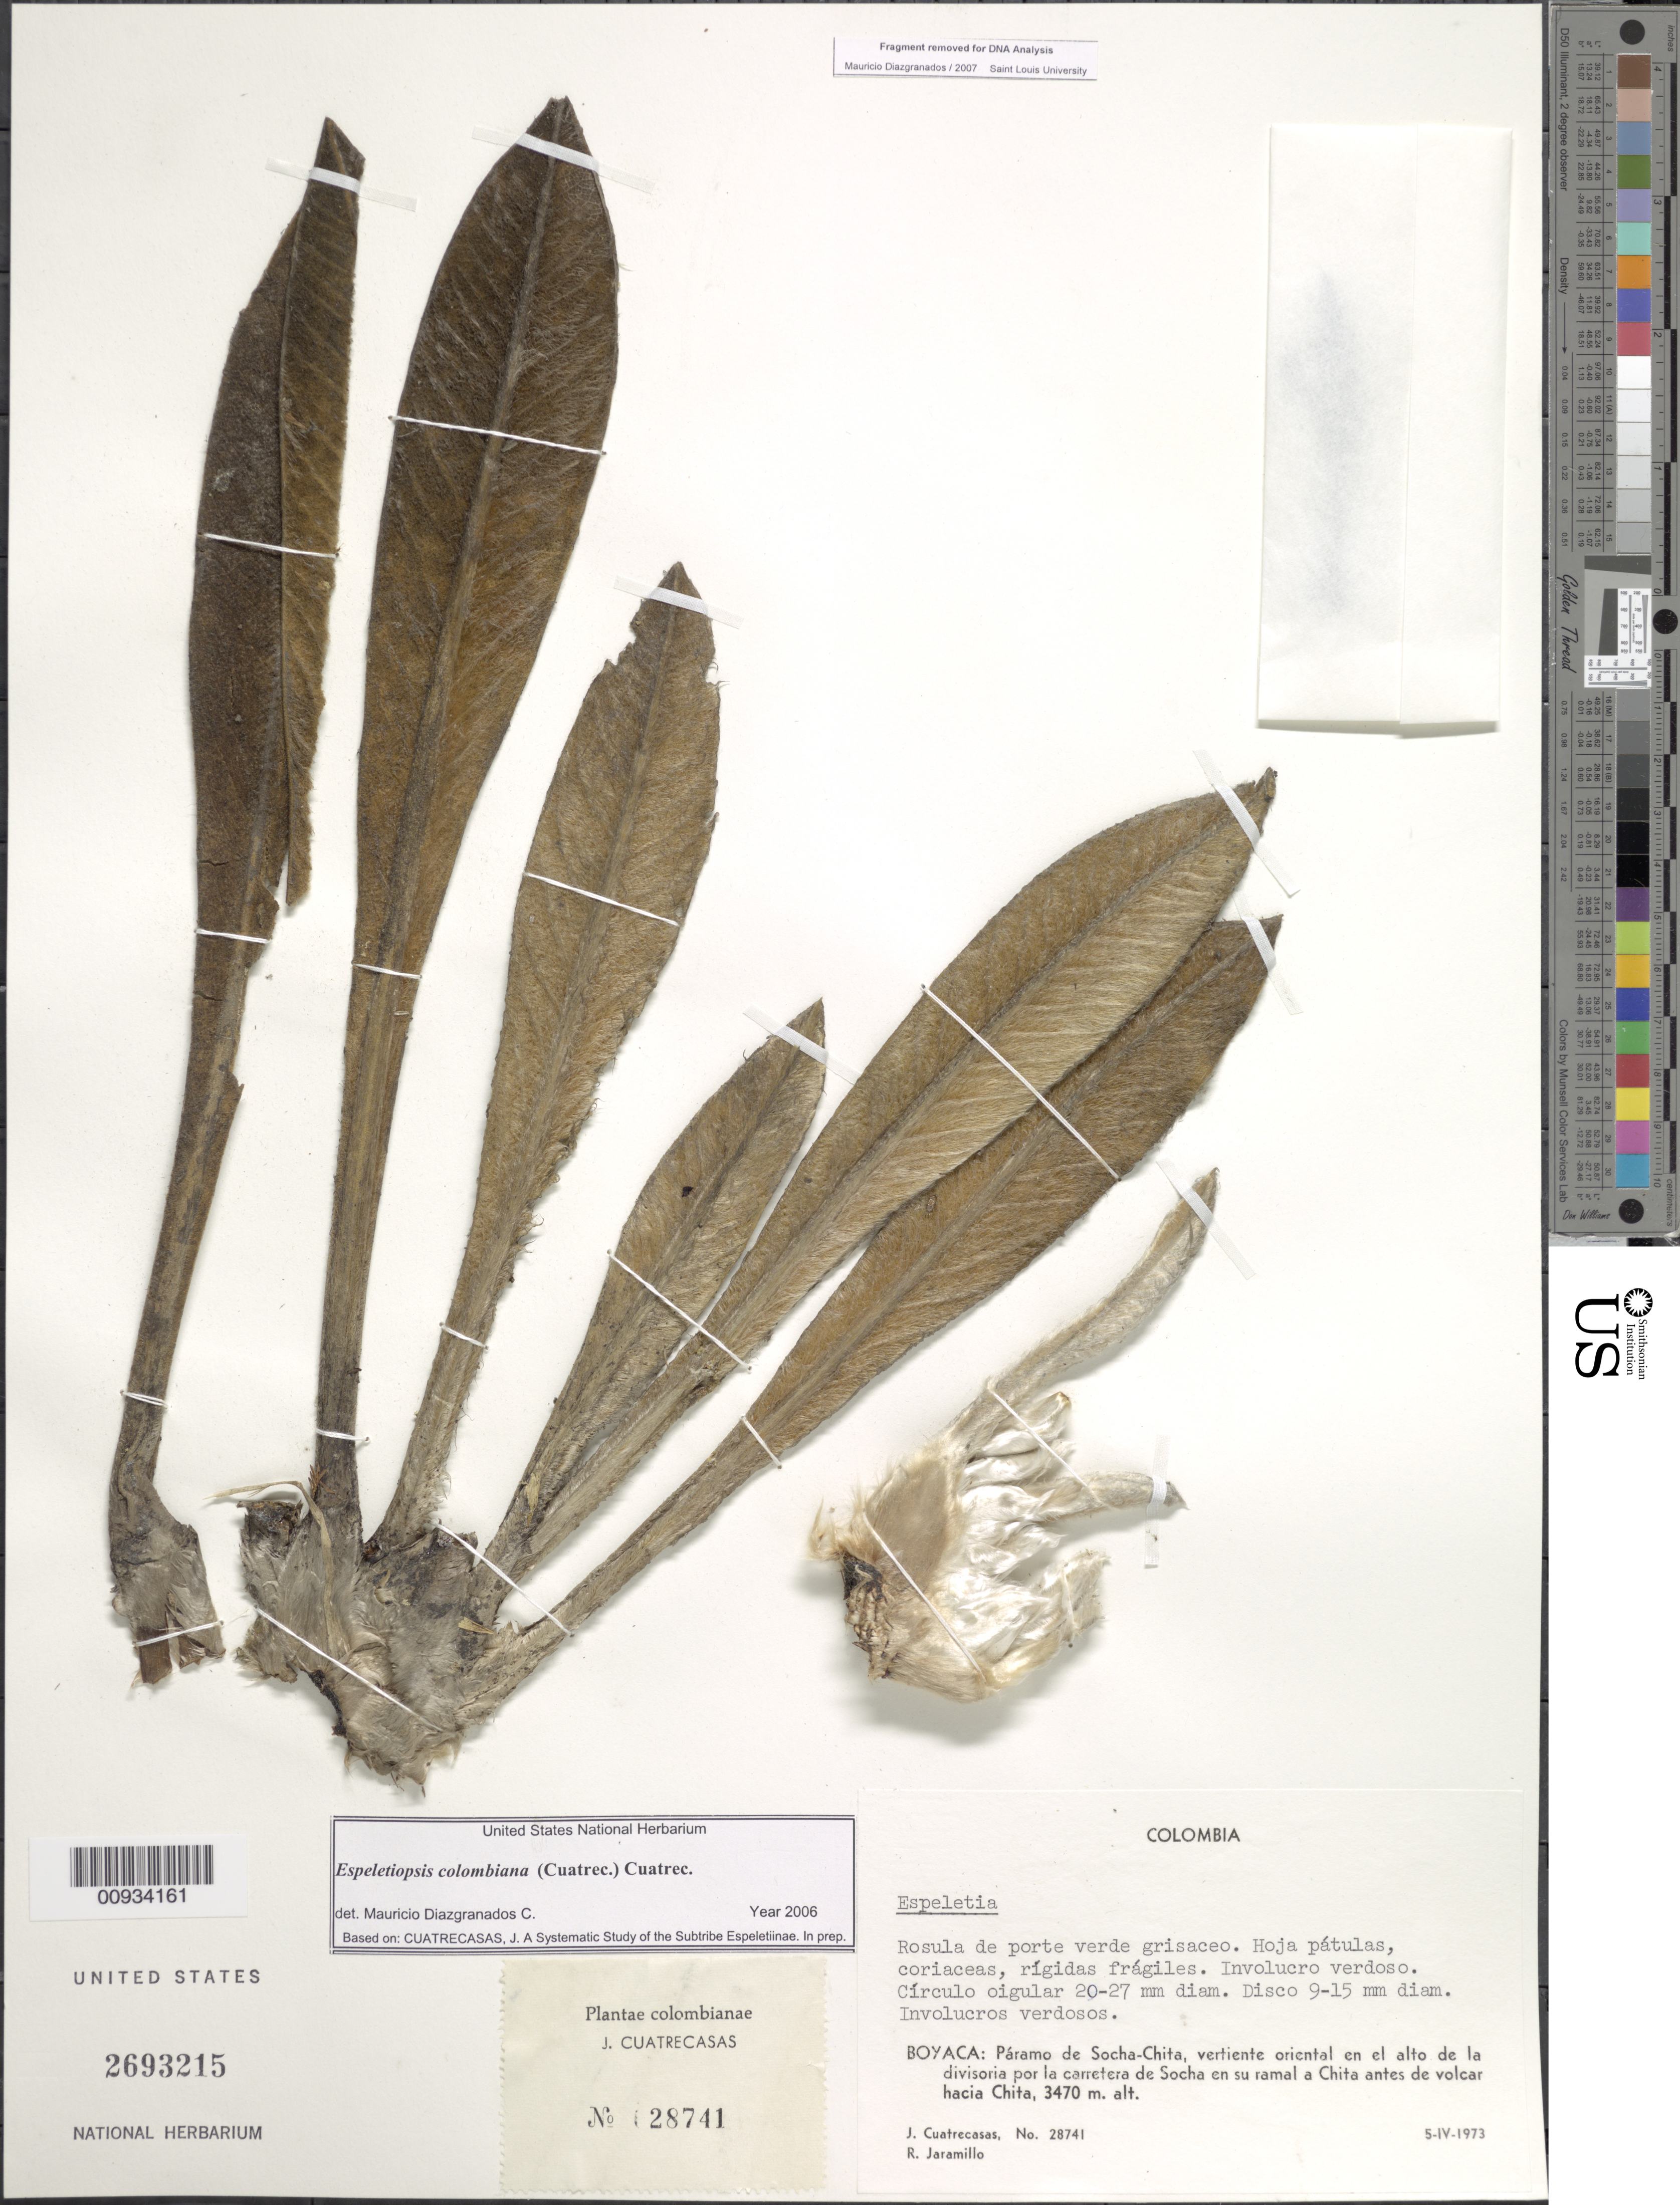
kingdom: Plantae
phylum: Tracheophyta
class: Magnoliopsida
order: Asterales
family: Asteraceae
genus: Espeletiopsis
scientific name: Espeletiopsis colombiana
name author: (Cuatrec.) Cuatrec.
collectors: J. Cuatrecasas & L. Rodriguez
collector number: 27792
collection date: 1969-09-15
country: Colombia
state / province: Boyacá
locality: Páramo entre Chita y Sacamá, vertiente oriental de la cordillera: Quebrada del Curial. (La Porquera).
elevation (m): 3350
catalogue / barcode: US 2581517A